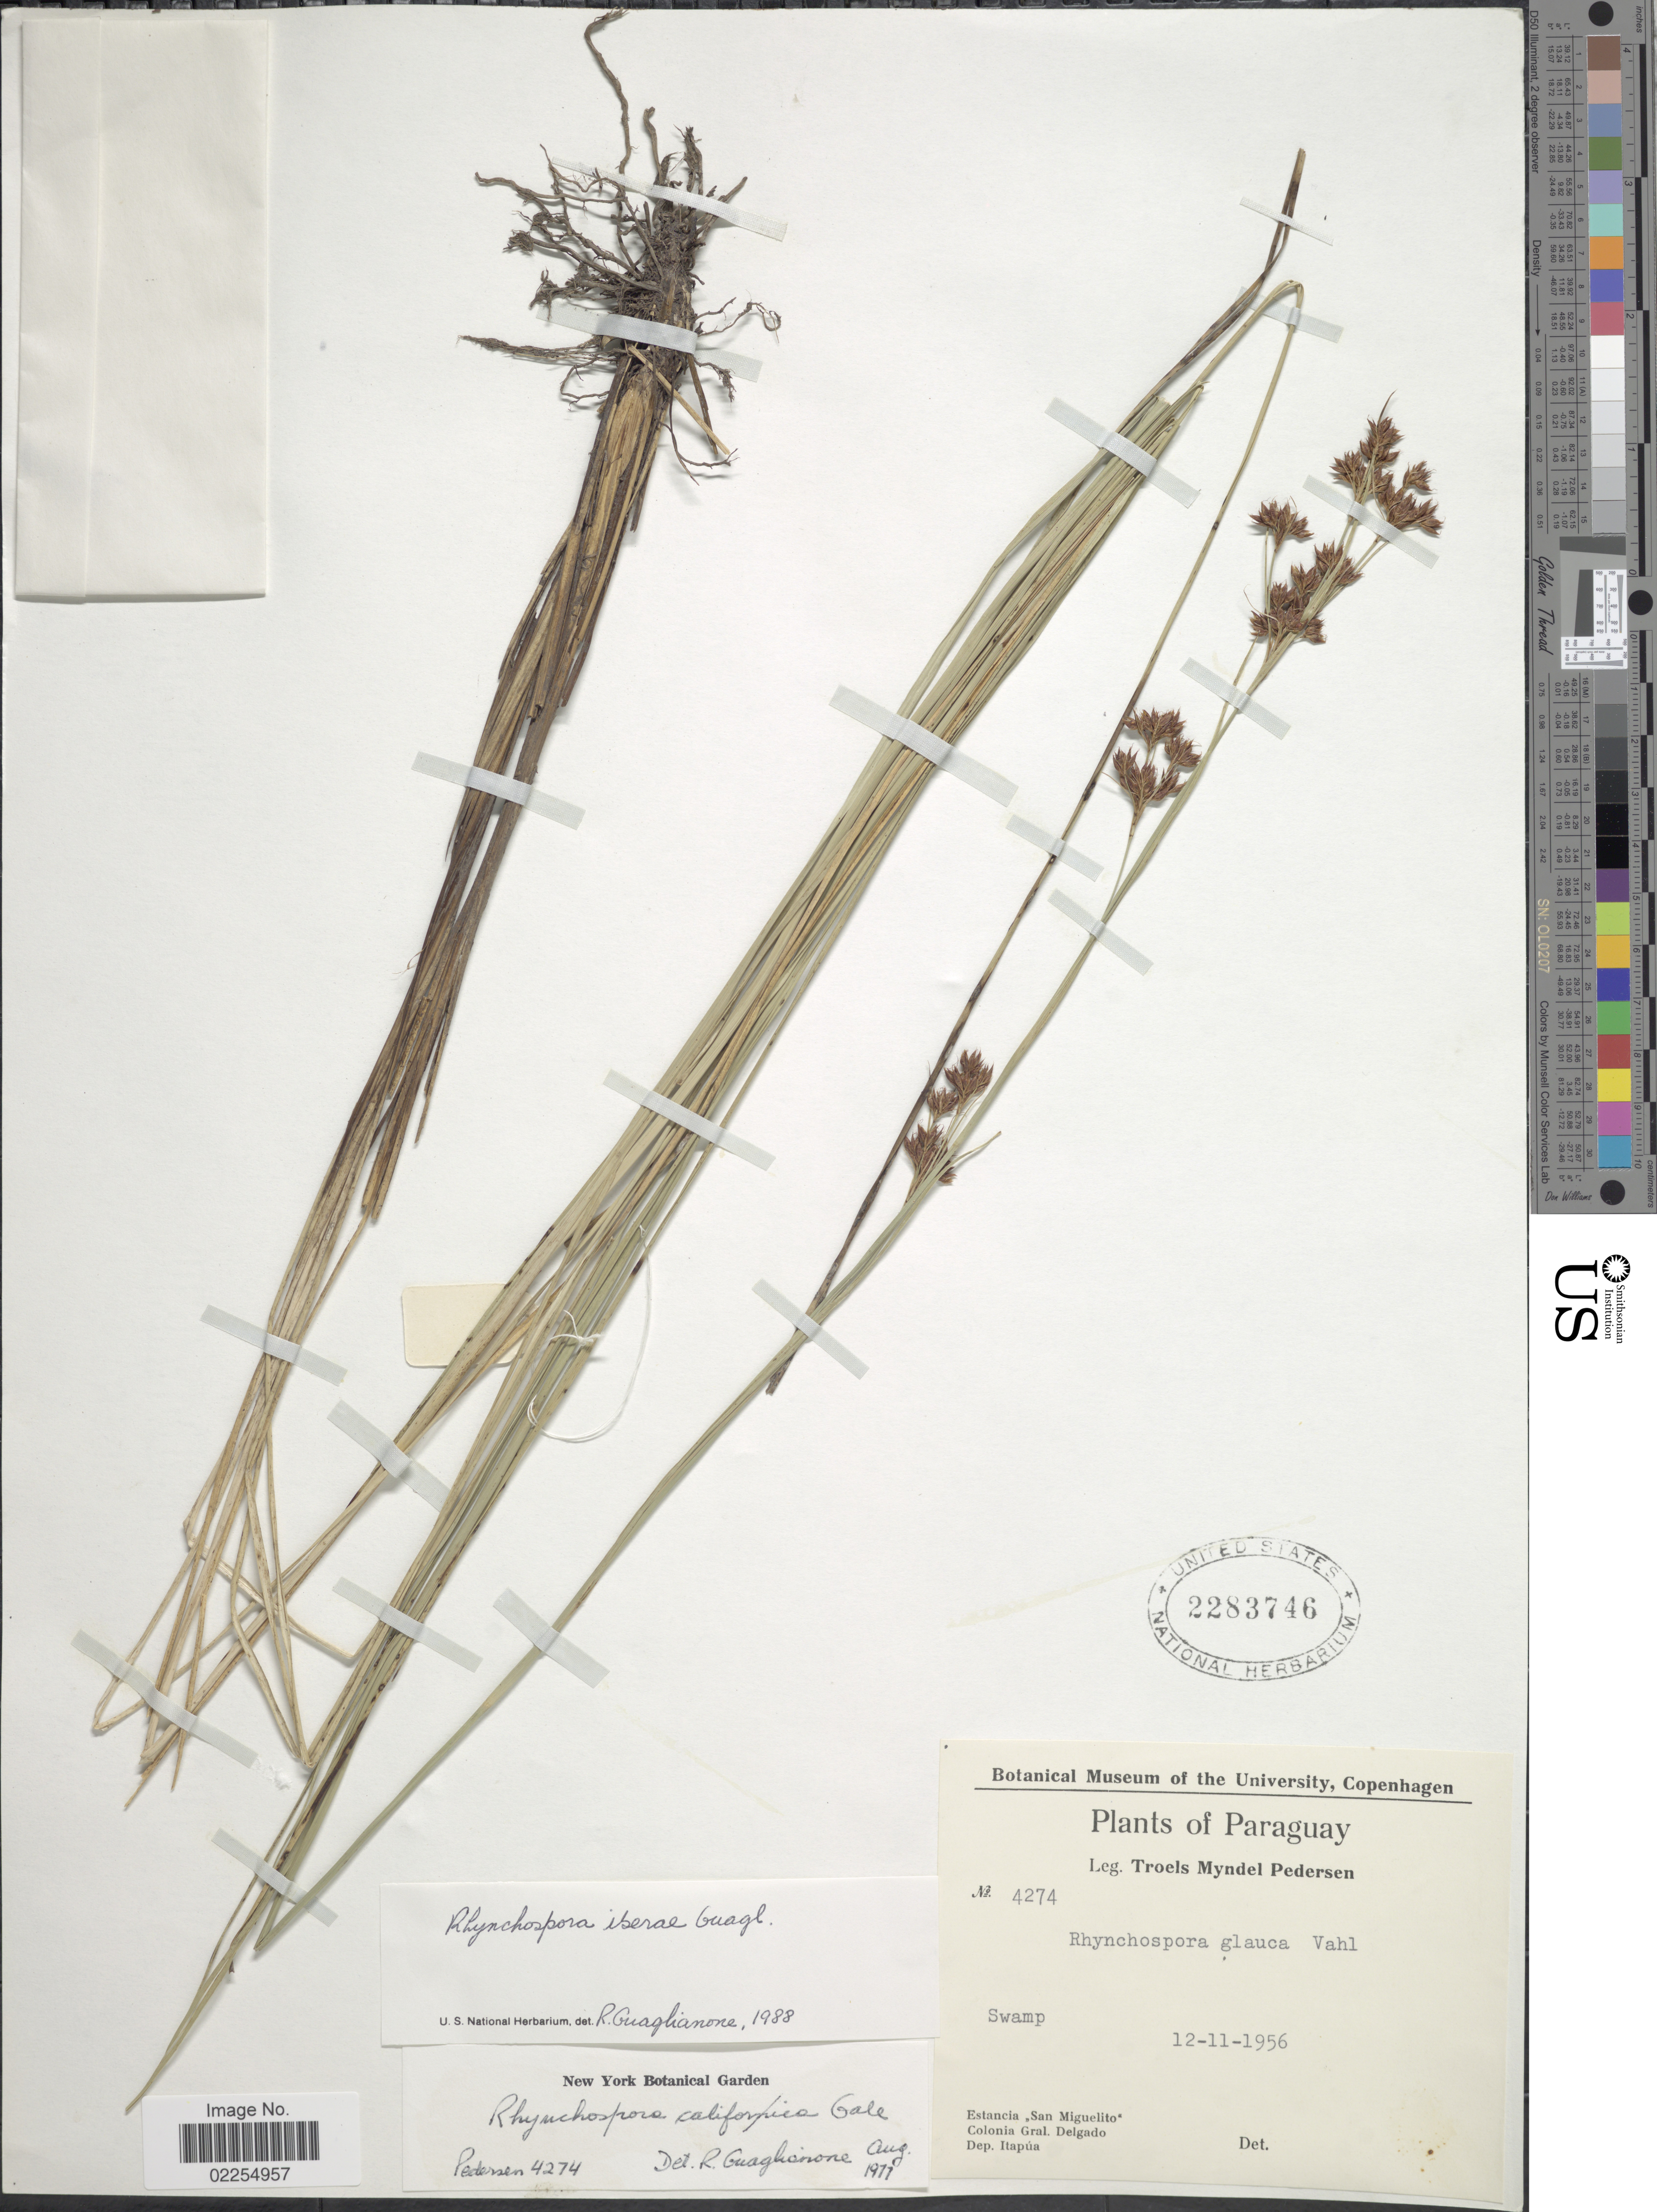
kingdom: Plantae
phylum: Tracheophyta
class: Liliopsida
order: Poales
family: Cyperaceae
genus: Rhynchospora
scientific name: Rhynchospora iberae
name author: Guagl.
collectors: T. Pederson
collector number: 4274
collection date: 1956-11-12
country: Paraguay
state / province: Itapua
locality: Swamp, Estancia San Miguelito, Colonia Gral. Delgado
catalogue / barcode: US 2283746